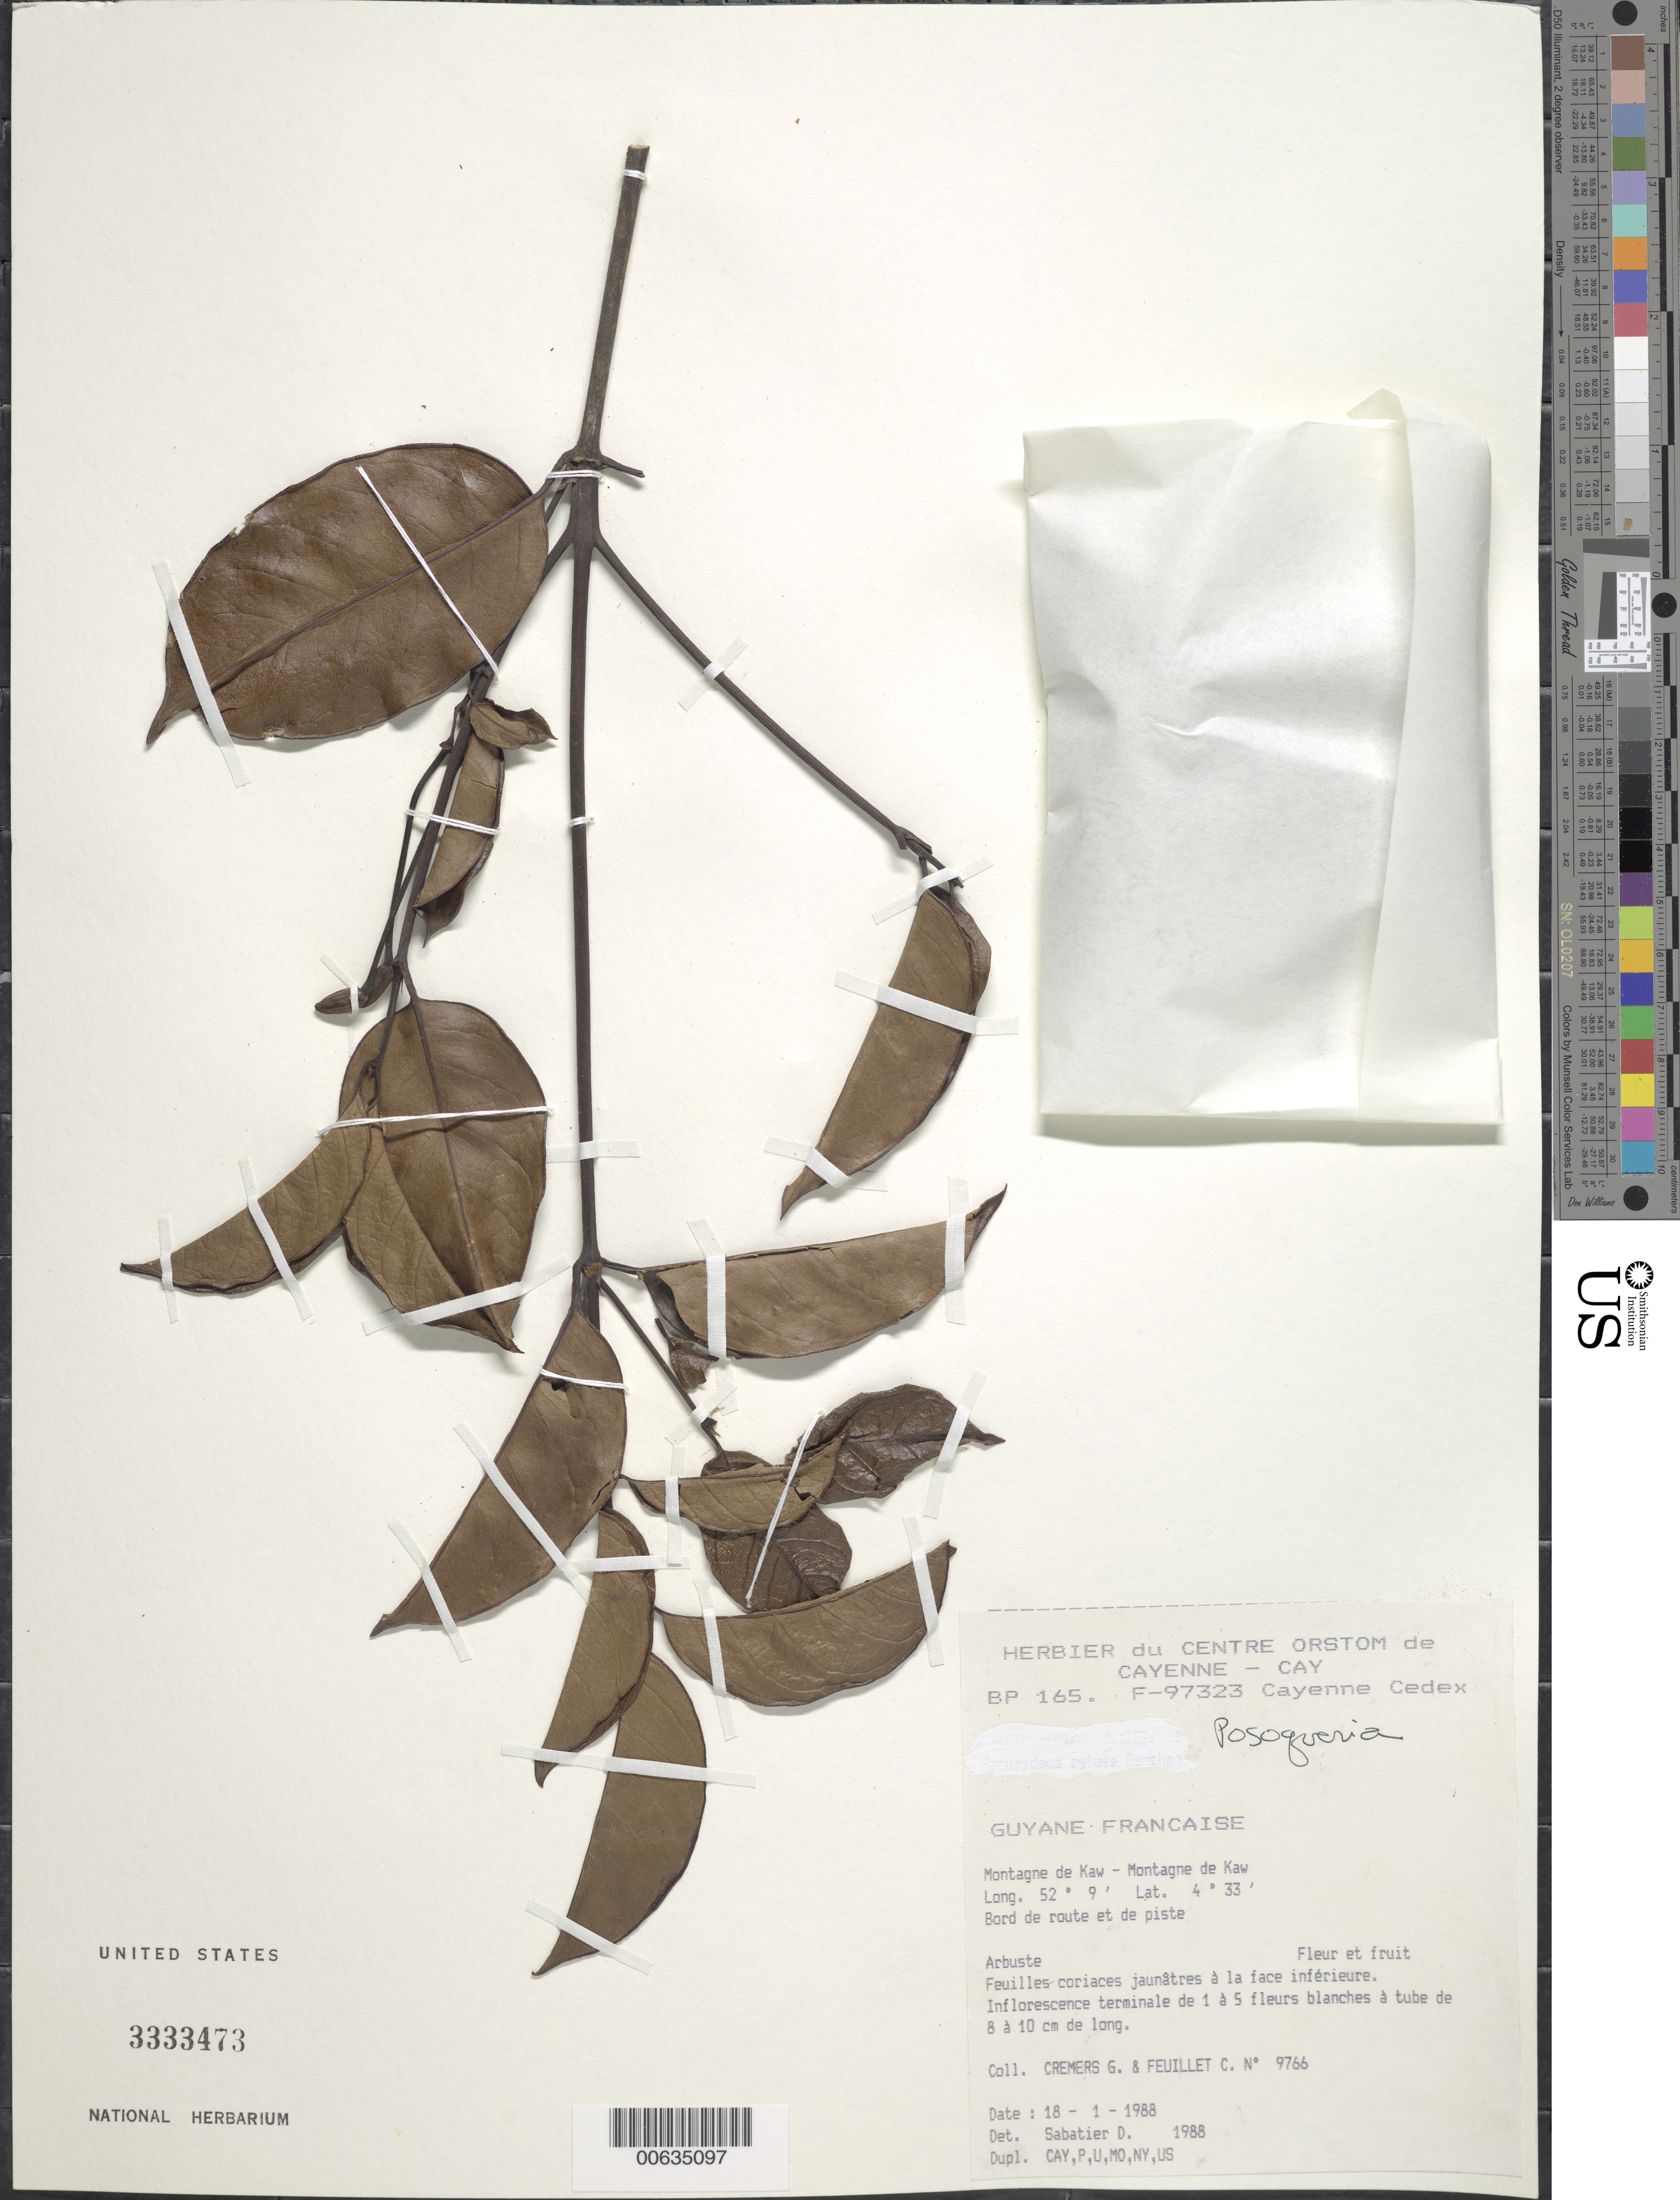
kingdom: Plantae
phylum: Tracheophyta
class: Magnoliopsida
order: Gentianales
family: Rubiaceae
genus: Posoqueria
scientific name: Posoqueria sp.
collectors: G. Cremers & C. Feuillet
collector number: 9766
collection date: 1988-01-18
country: French Guiana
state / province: Cayenne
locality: Cayenne, Cay, BP 165, F-97323 Cayenne Cedez, Guyane Francaise, Montagne de Kaw, Montagne de Kaw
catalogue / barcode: US 3333473